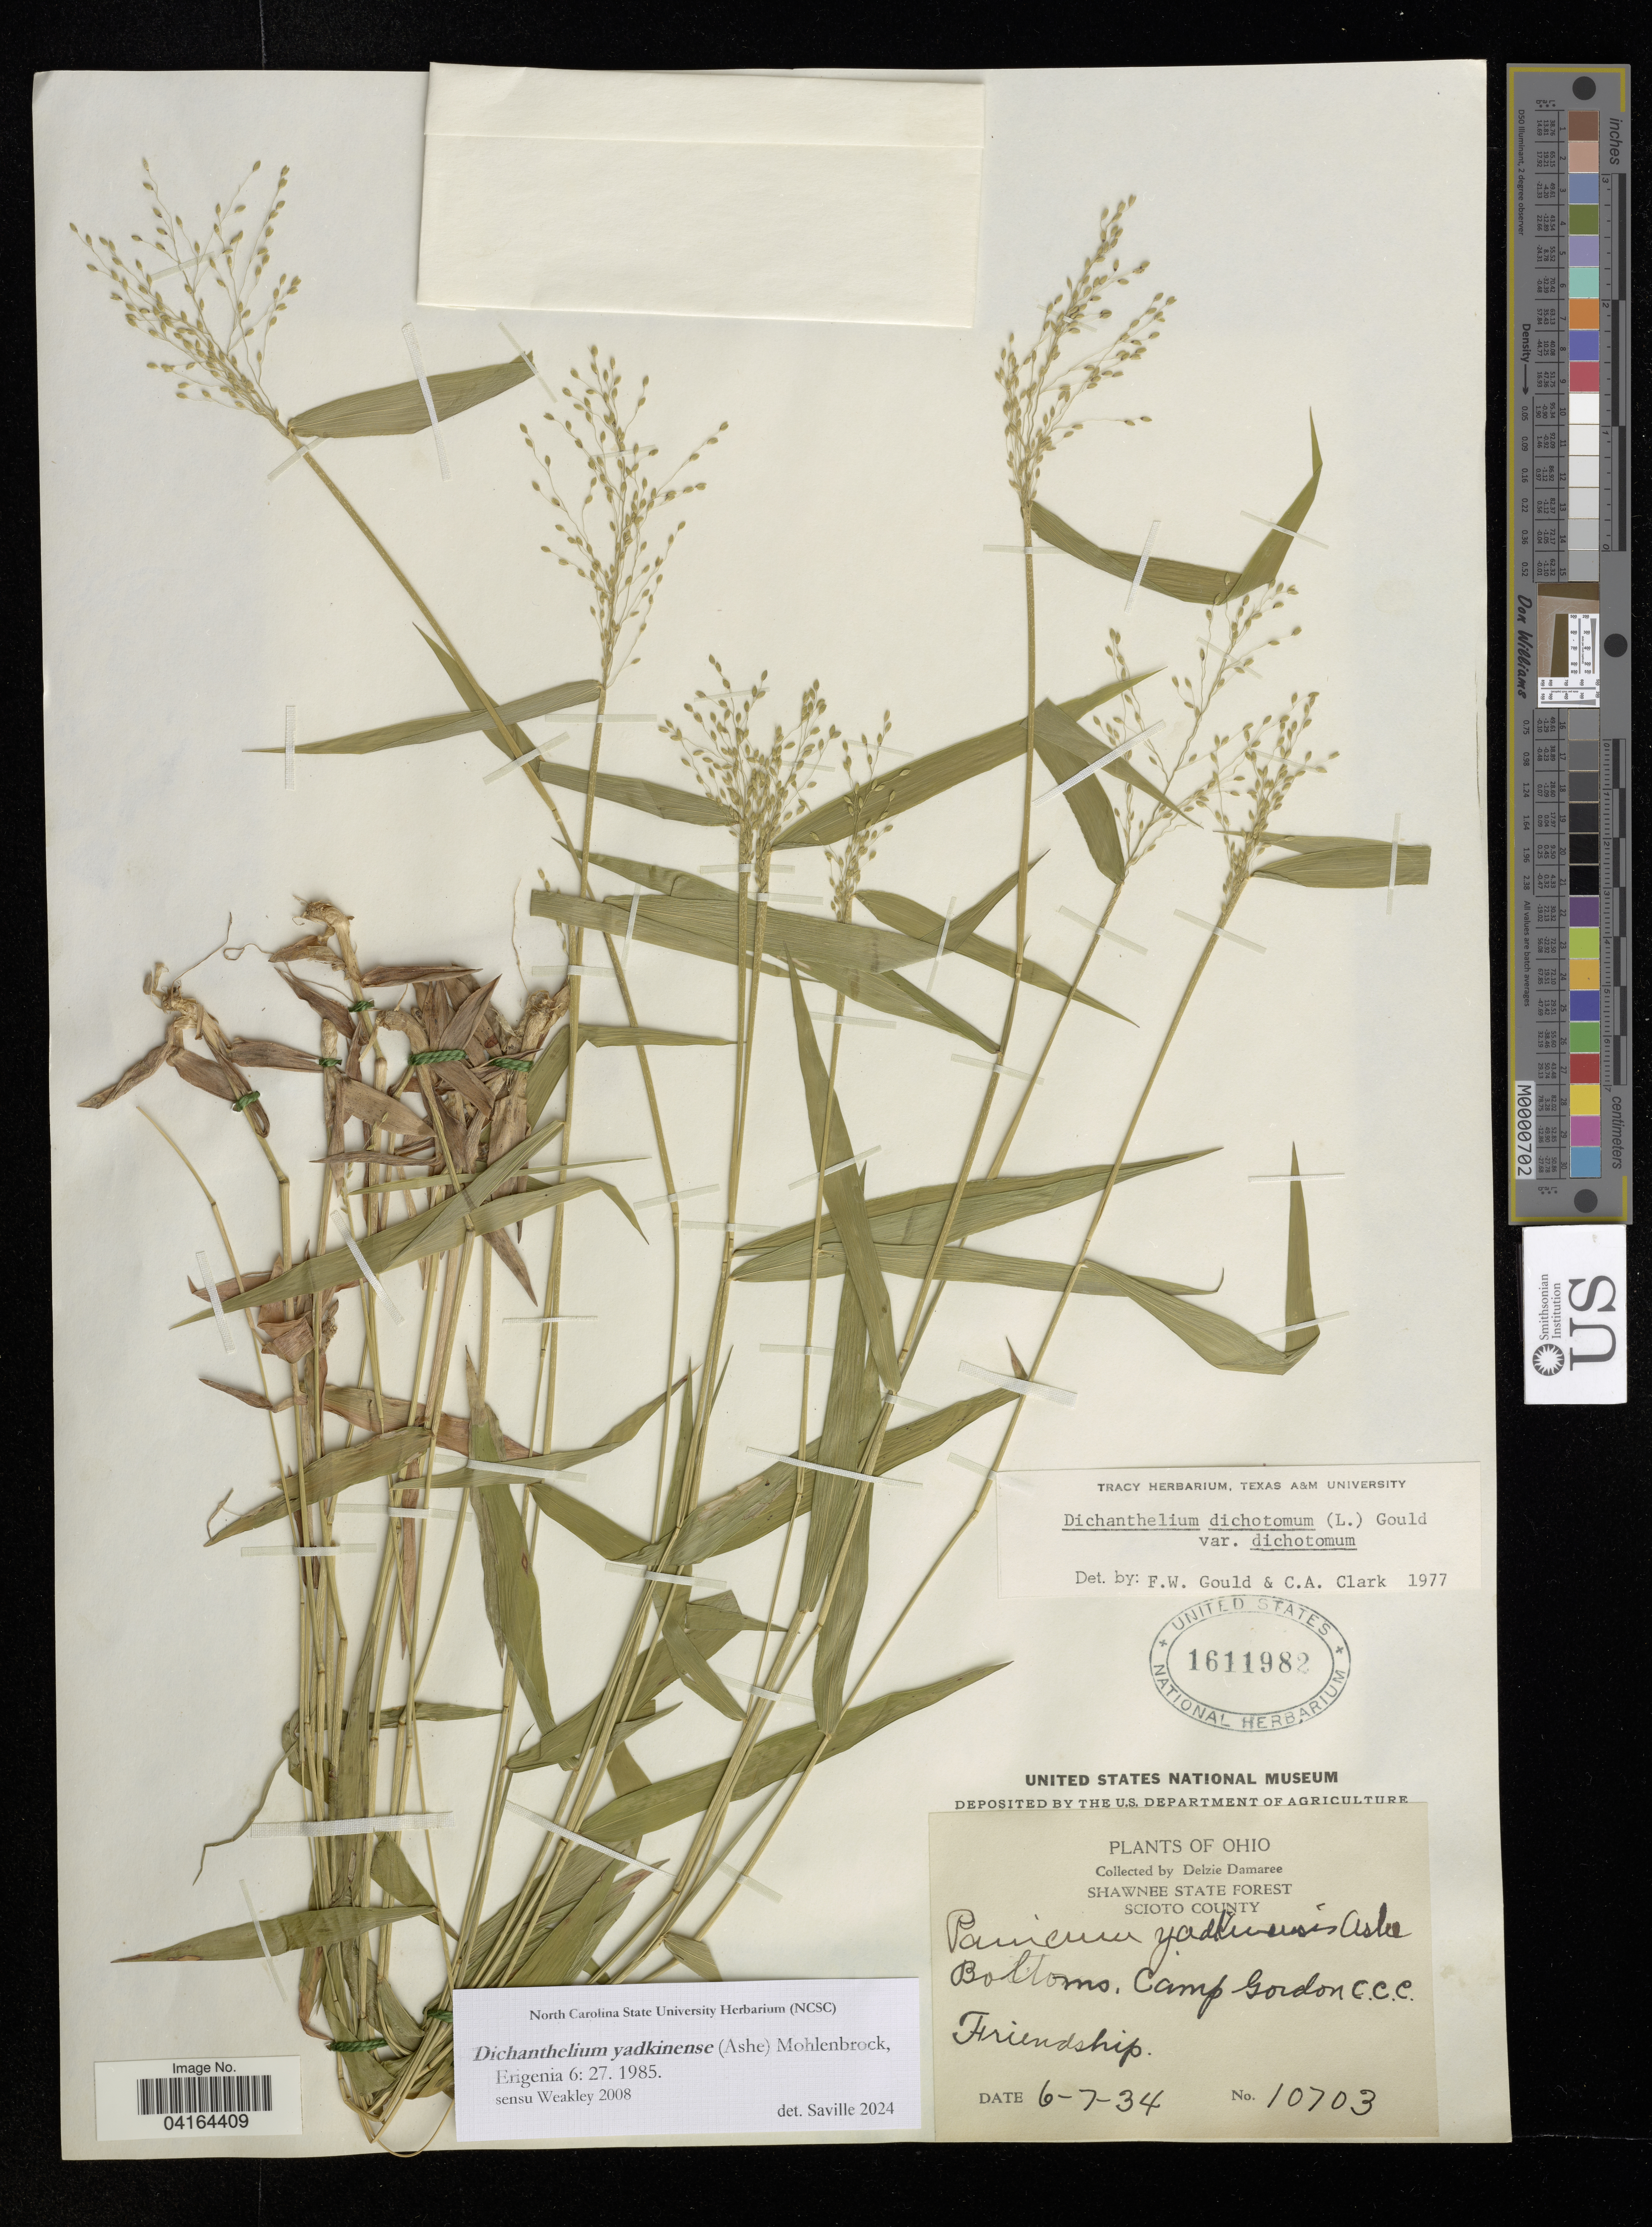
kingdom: Plantae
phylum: Tracheophyta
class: Liliopsida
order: Poales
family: Poaceae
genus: Dichanthelium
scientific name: Dichanthelium yadkinense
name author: (Ashe) Mohlenbr.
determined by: Saville, A. C., (NCSC), North Carolina State University (UNITED STATES)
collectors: D. Damaree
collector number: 10703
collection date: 1934-07-06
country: United States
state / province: Ohio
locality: Shawnee State Forest. Scioto County. Bottoms. Camp Gordon C.C.C. Friendship.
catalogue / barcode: US 1611982